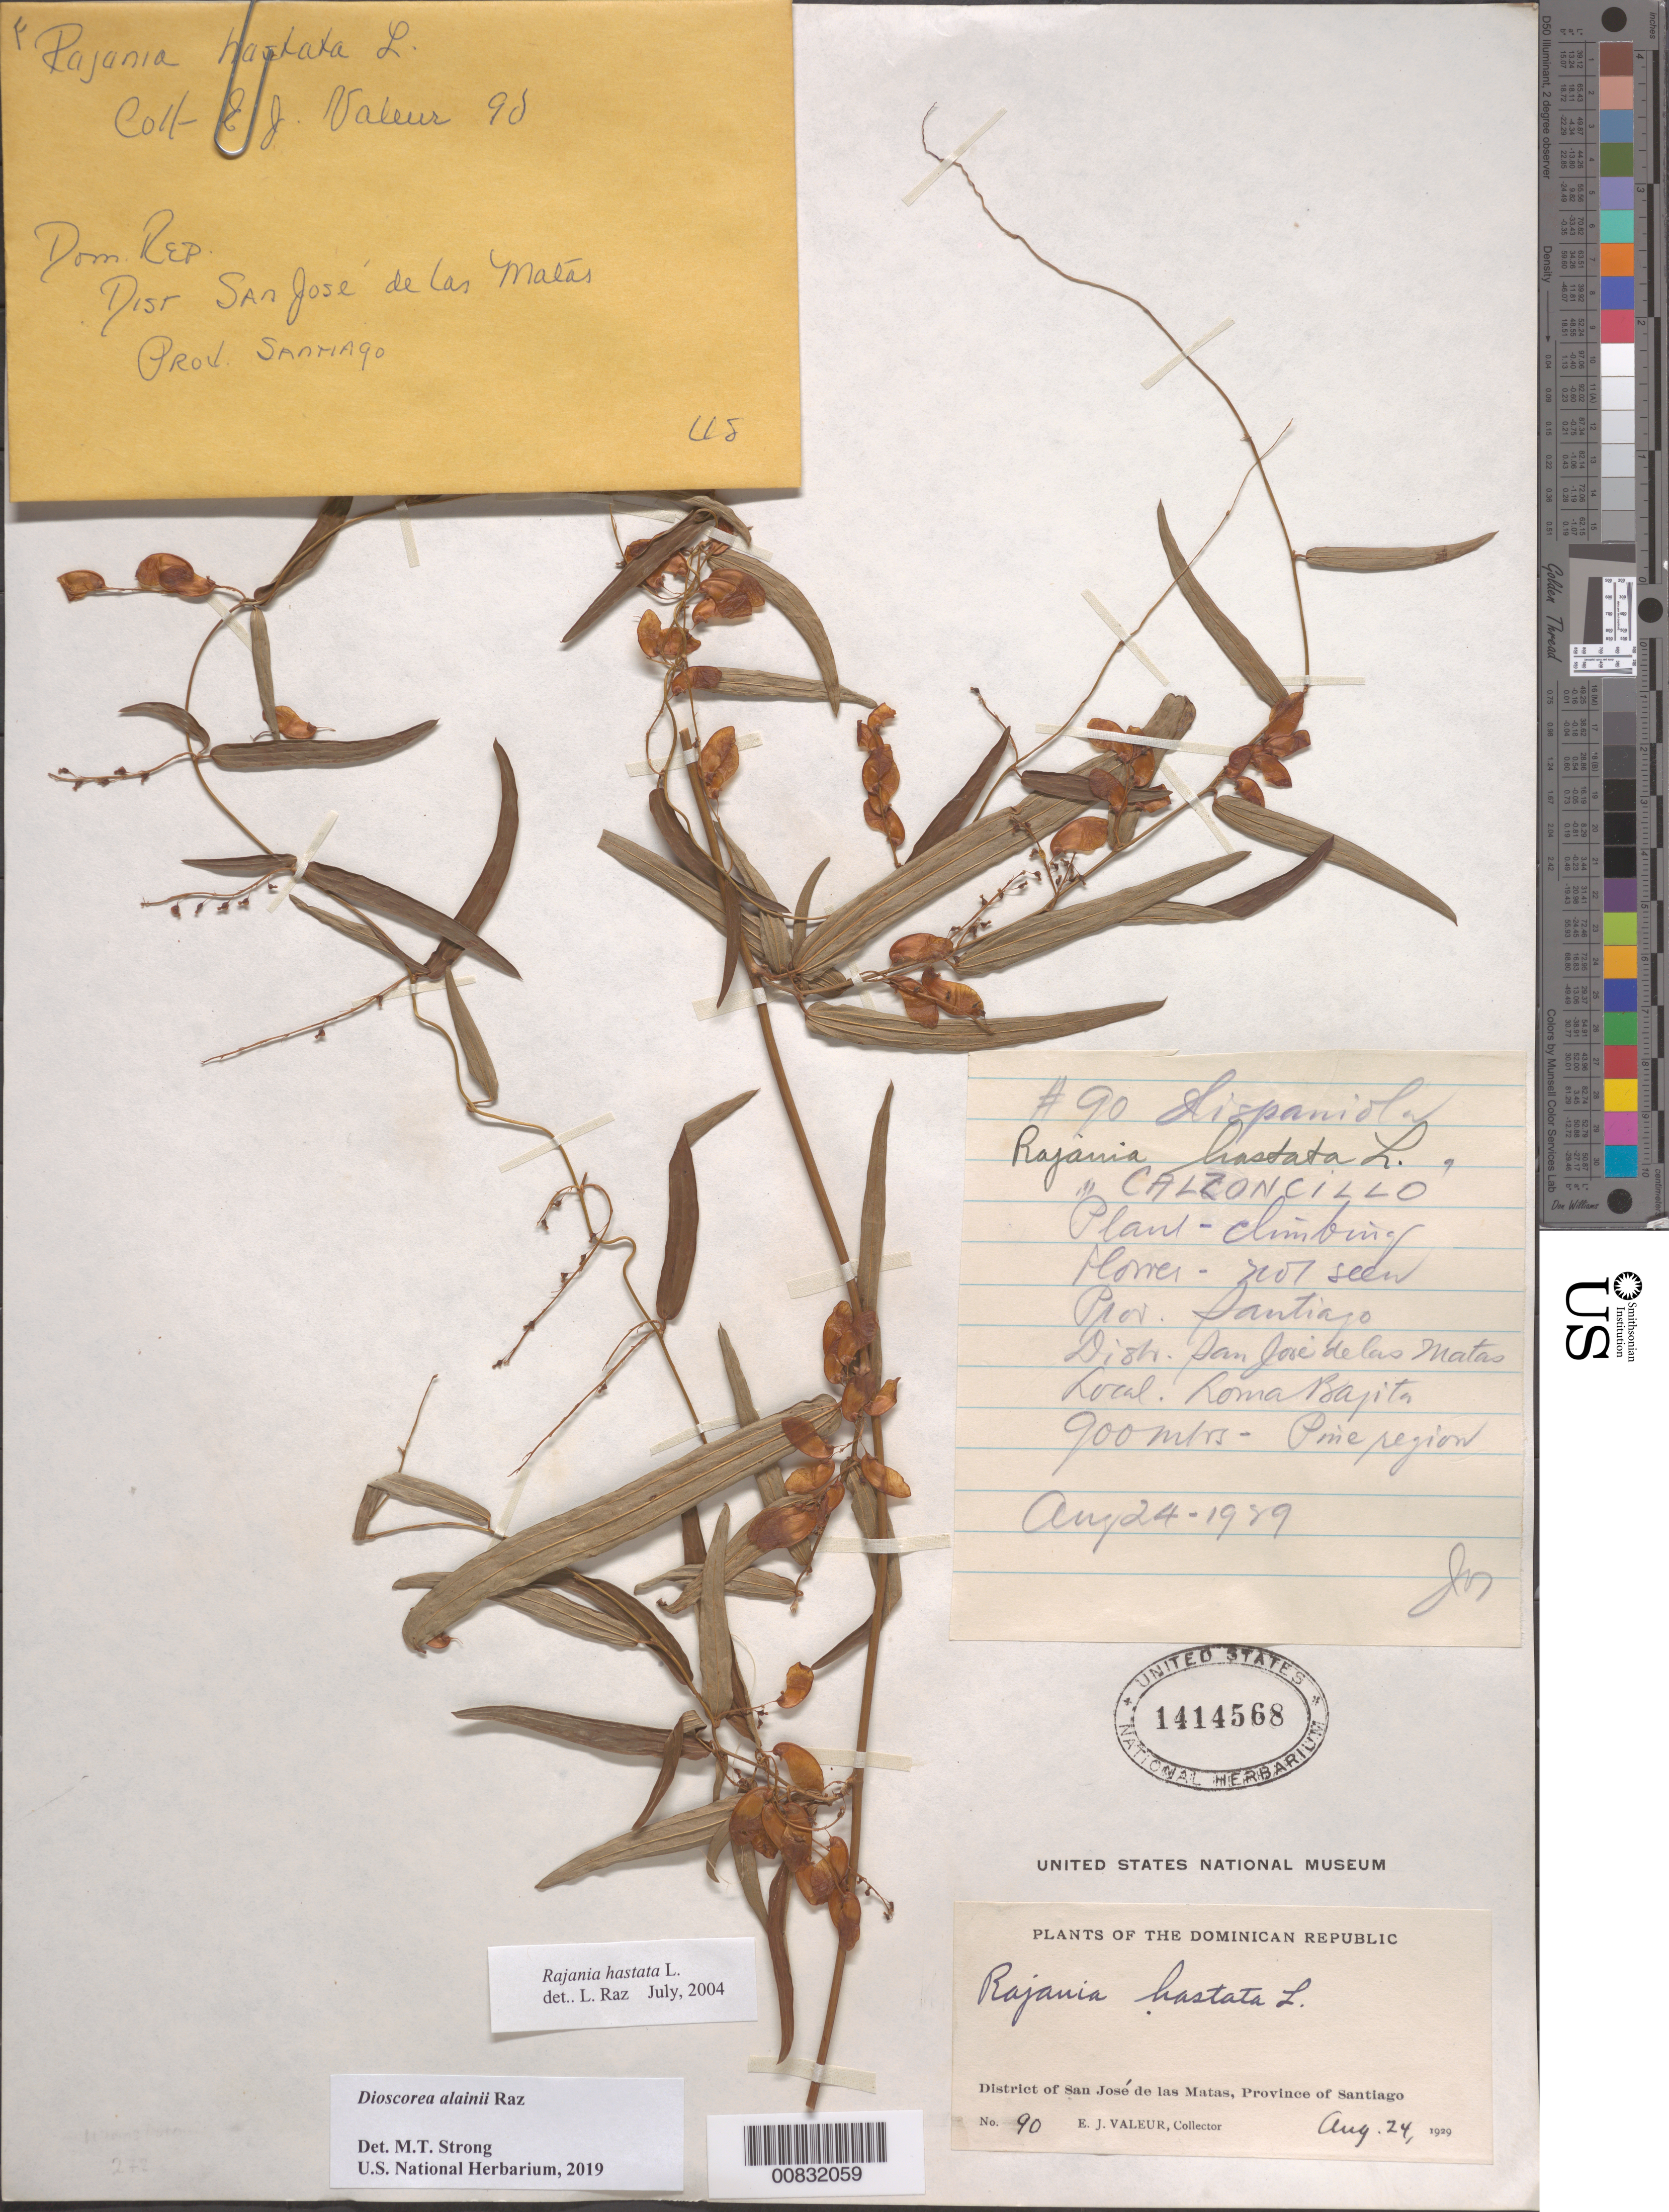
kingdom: Plantae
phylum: Tracheophyta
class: Liliopsida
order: Dioscoreales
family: Dioscoreaceae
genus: Dioscorea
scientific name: Dioscorea alainii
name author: Raz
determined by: Strong, M. T., (US), Smithsonian Institution - National Museum of Natural History (UNITED STATES)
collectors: E. Valeur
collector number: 90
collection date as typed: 24 Aug 1929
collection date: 1929-08-24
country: Dominican Republic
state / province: Santiago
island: Hispaniola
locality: Distr. of San José de las Matas. Loma Bajita.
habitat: Pines region.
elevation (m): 900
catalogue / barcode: US 1414568